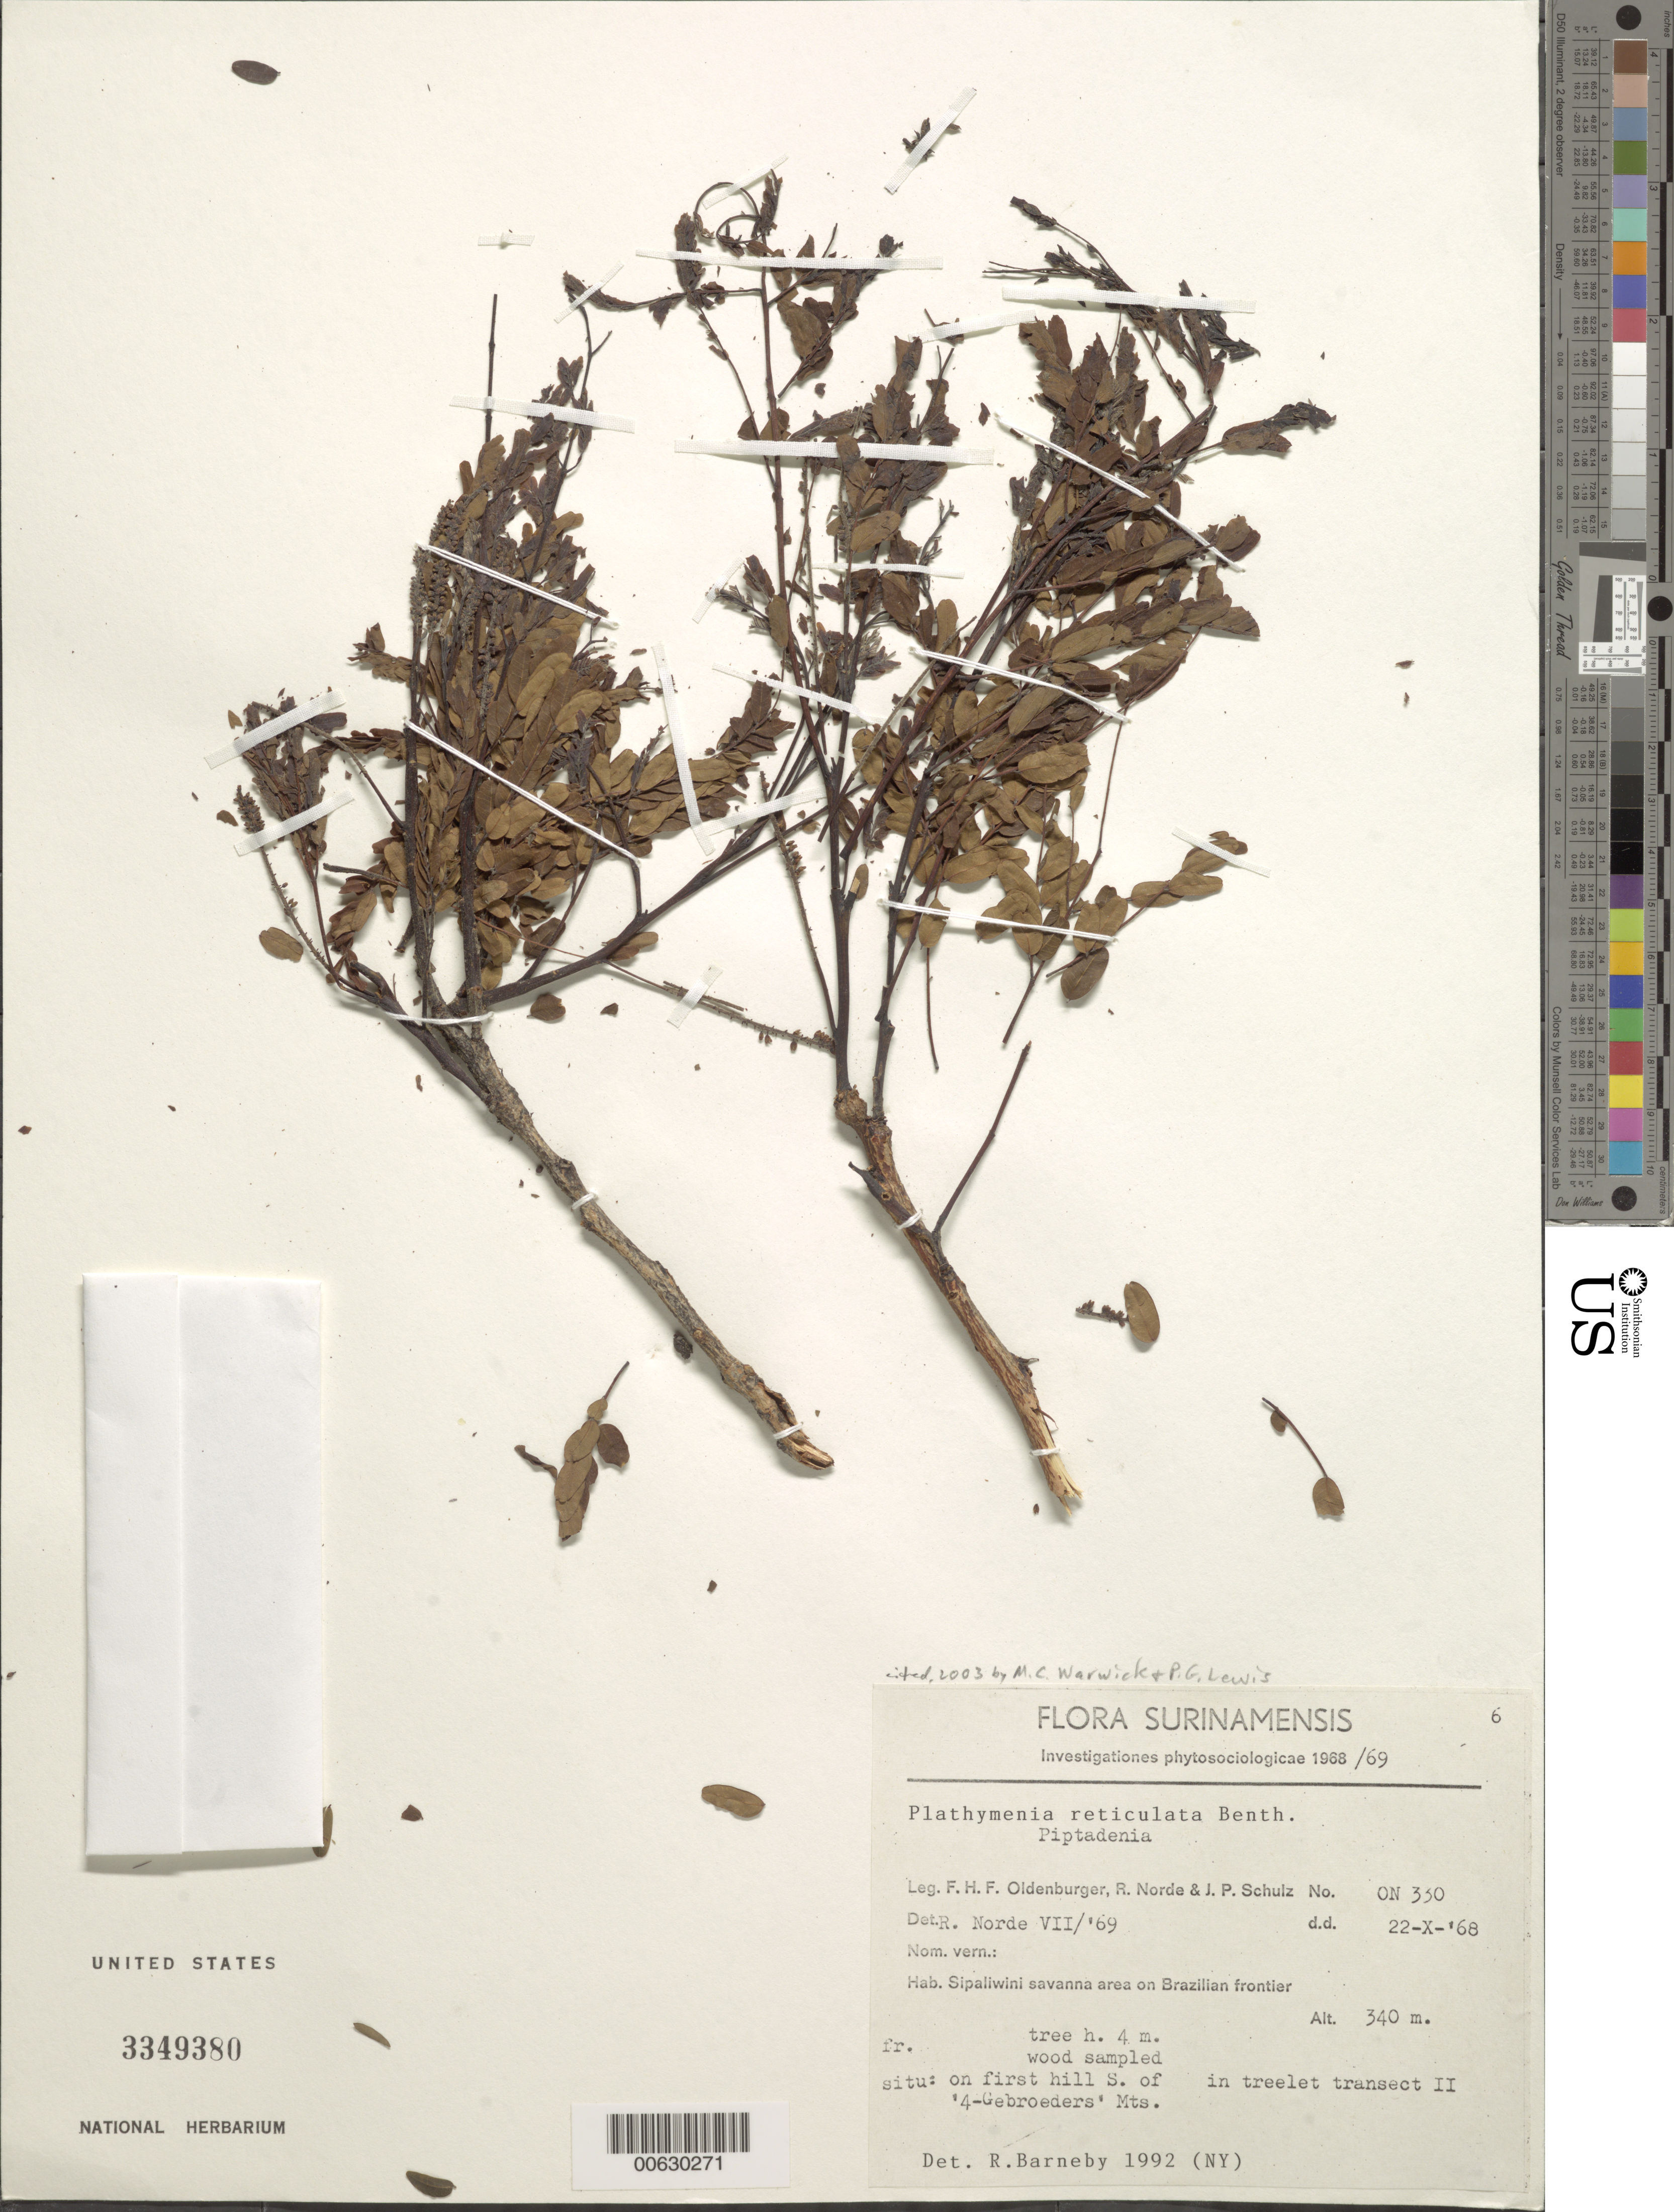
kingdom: Plantae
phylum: Tracheophyta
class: Magnoliopsida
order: Fabales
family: Fabaceae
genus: Plathymenia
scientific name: Plathymenia reticulata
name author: Benth.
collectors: F. Oldenburger, R. Norde & J. P. Schulz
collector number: ON330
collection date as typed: Transcribed d/m/y: 22/10/68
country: Suriname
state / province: Sipaliwini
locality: Sipaliwini savnna area on Brazilian frontier. Surinamensis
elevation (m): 340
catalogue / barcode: US 3349380